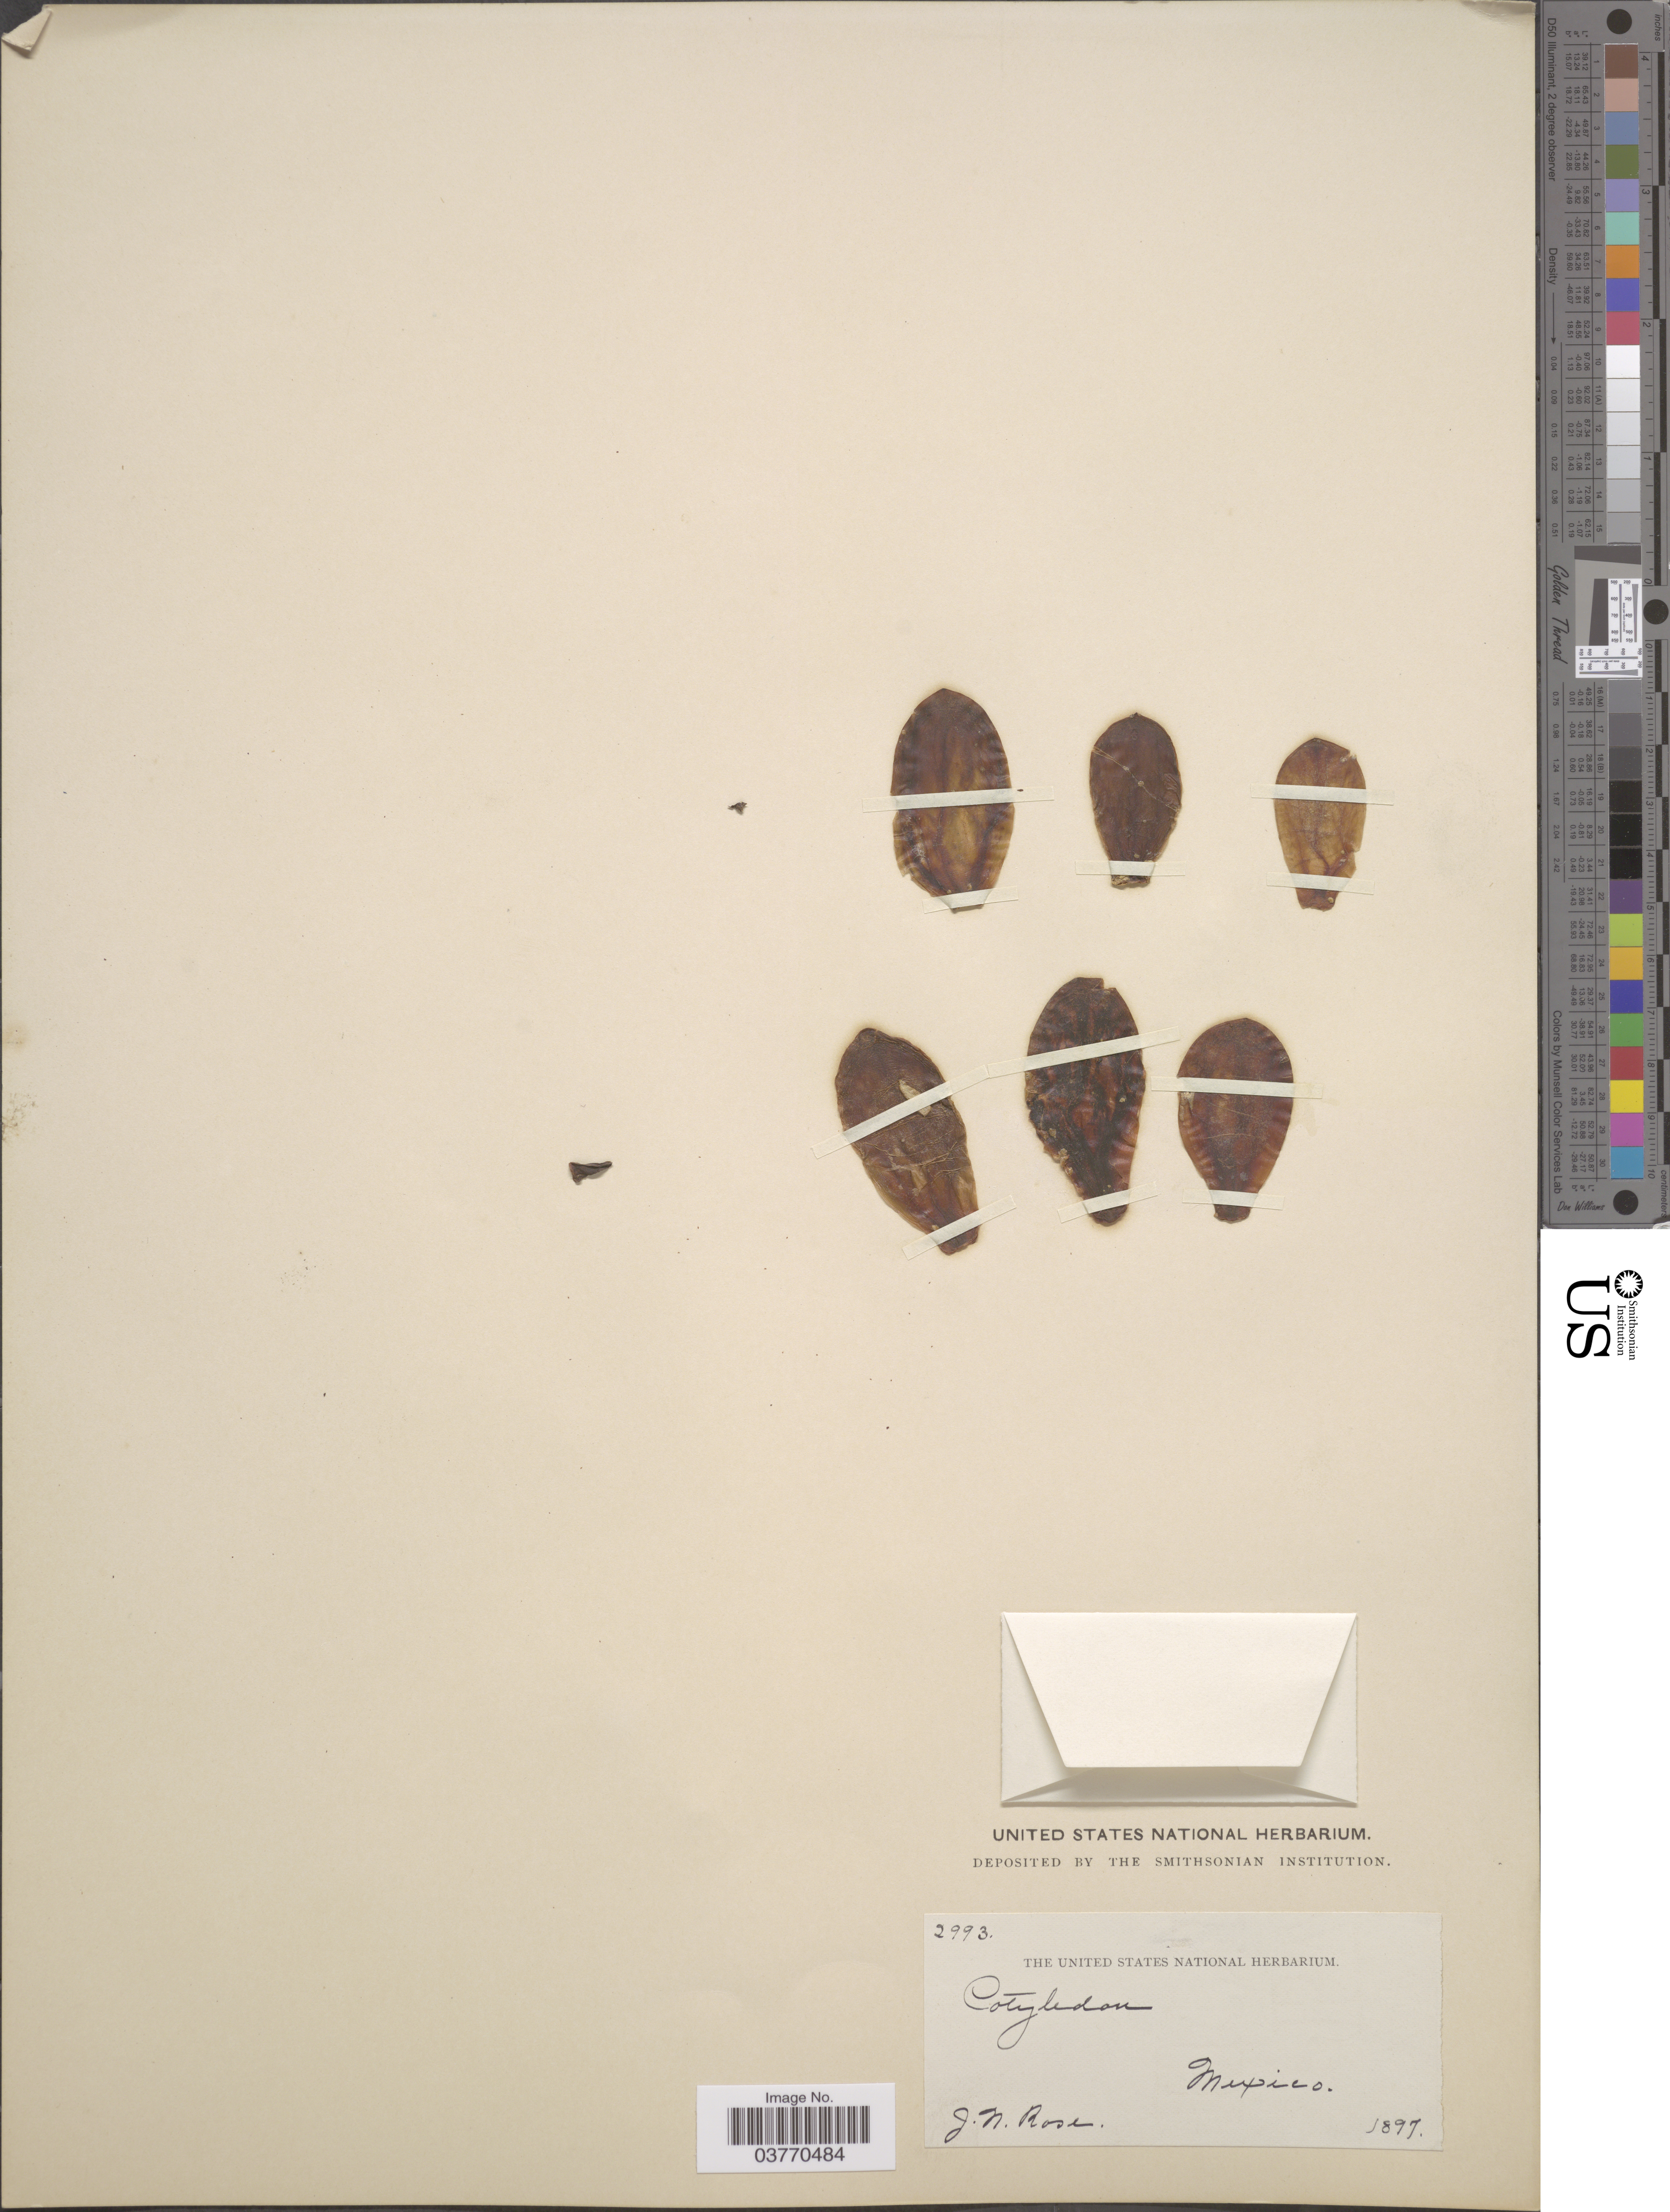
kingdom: Plantae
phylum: Tracheophyta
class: Magnoliopsida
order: Saxifragales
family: Crassulaceae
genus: Echeveria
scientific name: Echeveria sp.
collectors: J. N. Rose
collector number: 2993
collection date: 1897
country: Mexico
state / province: México